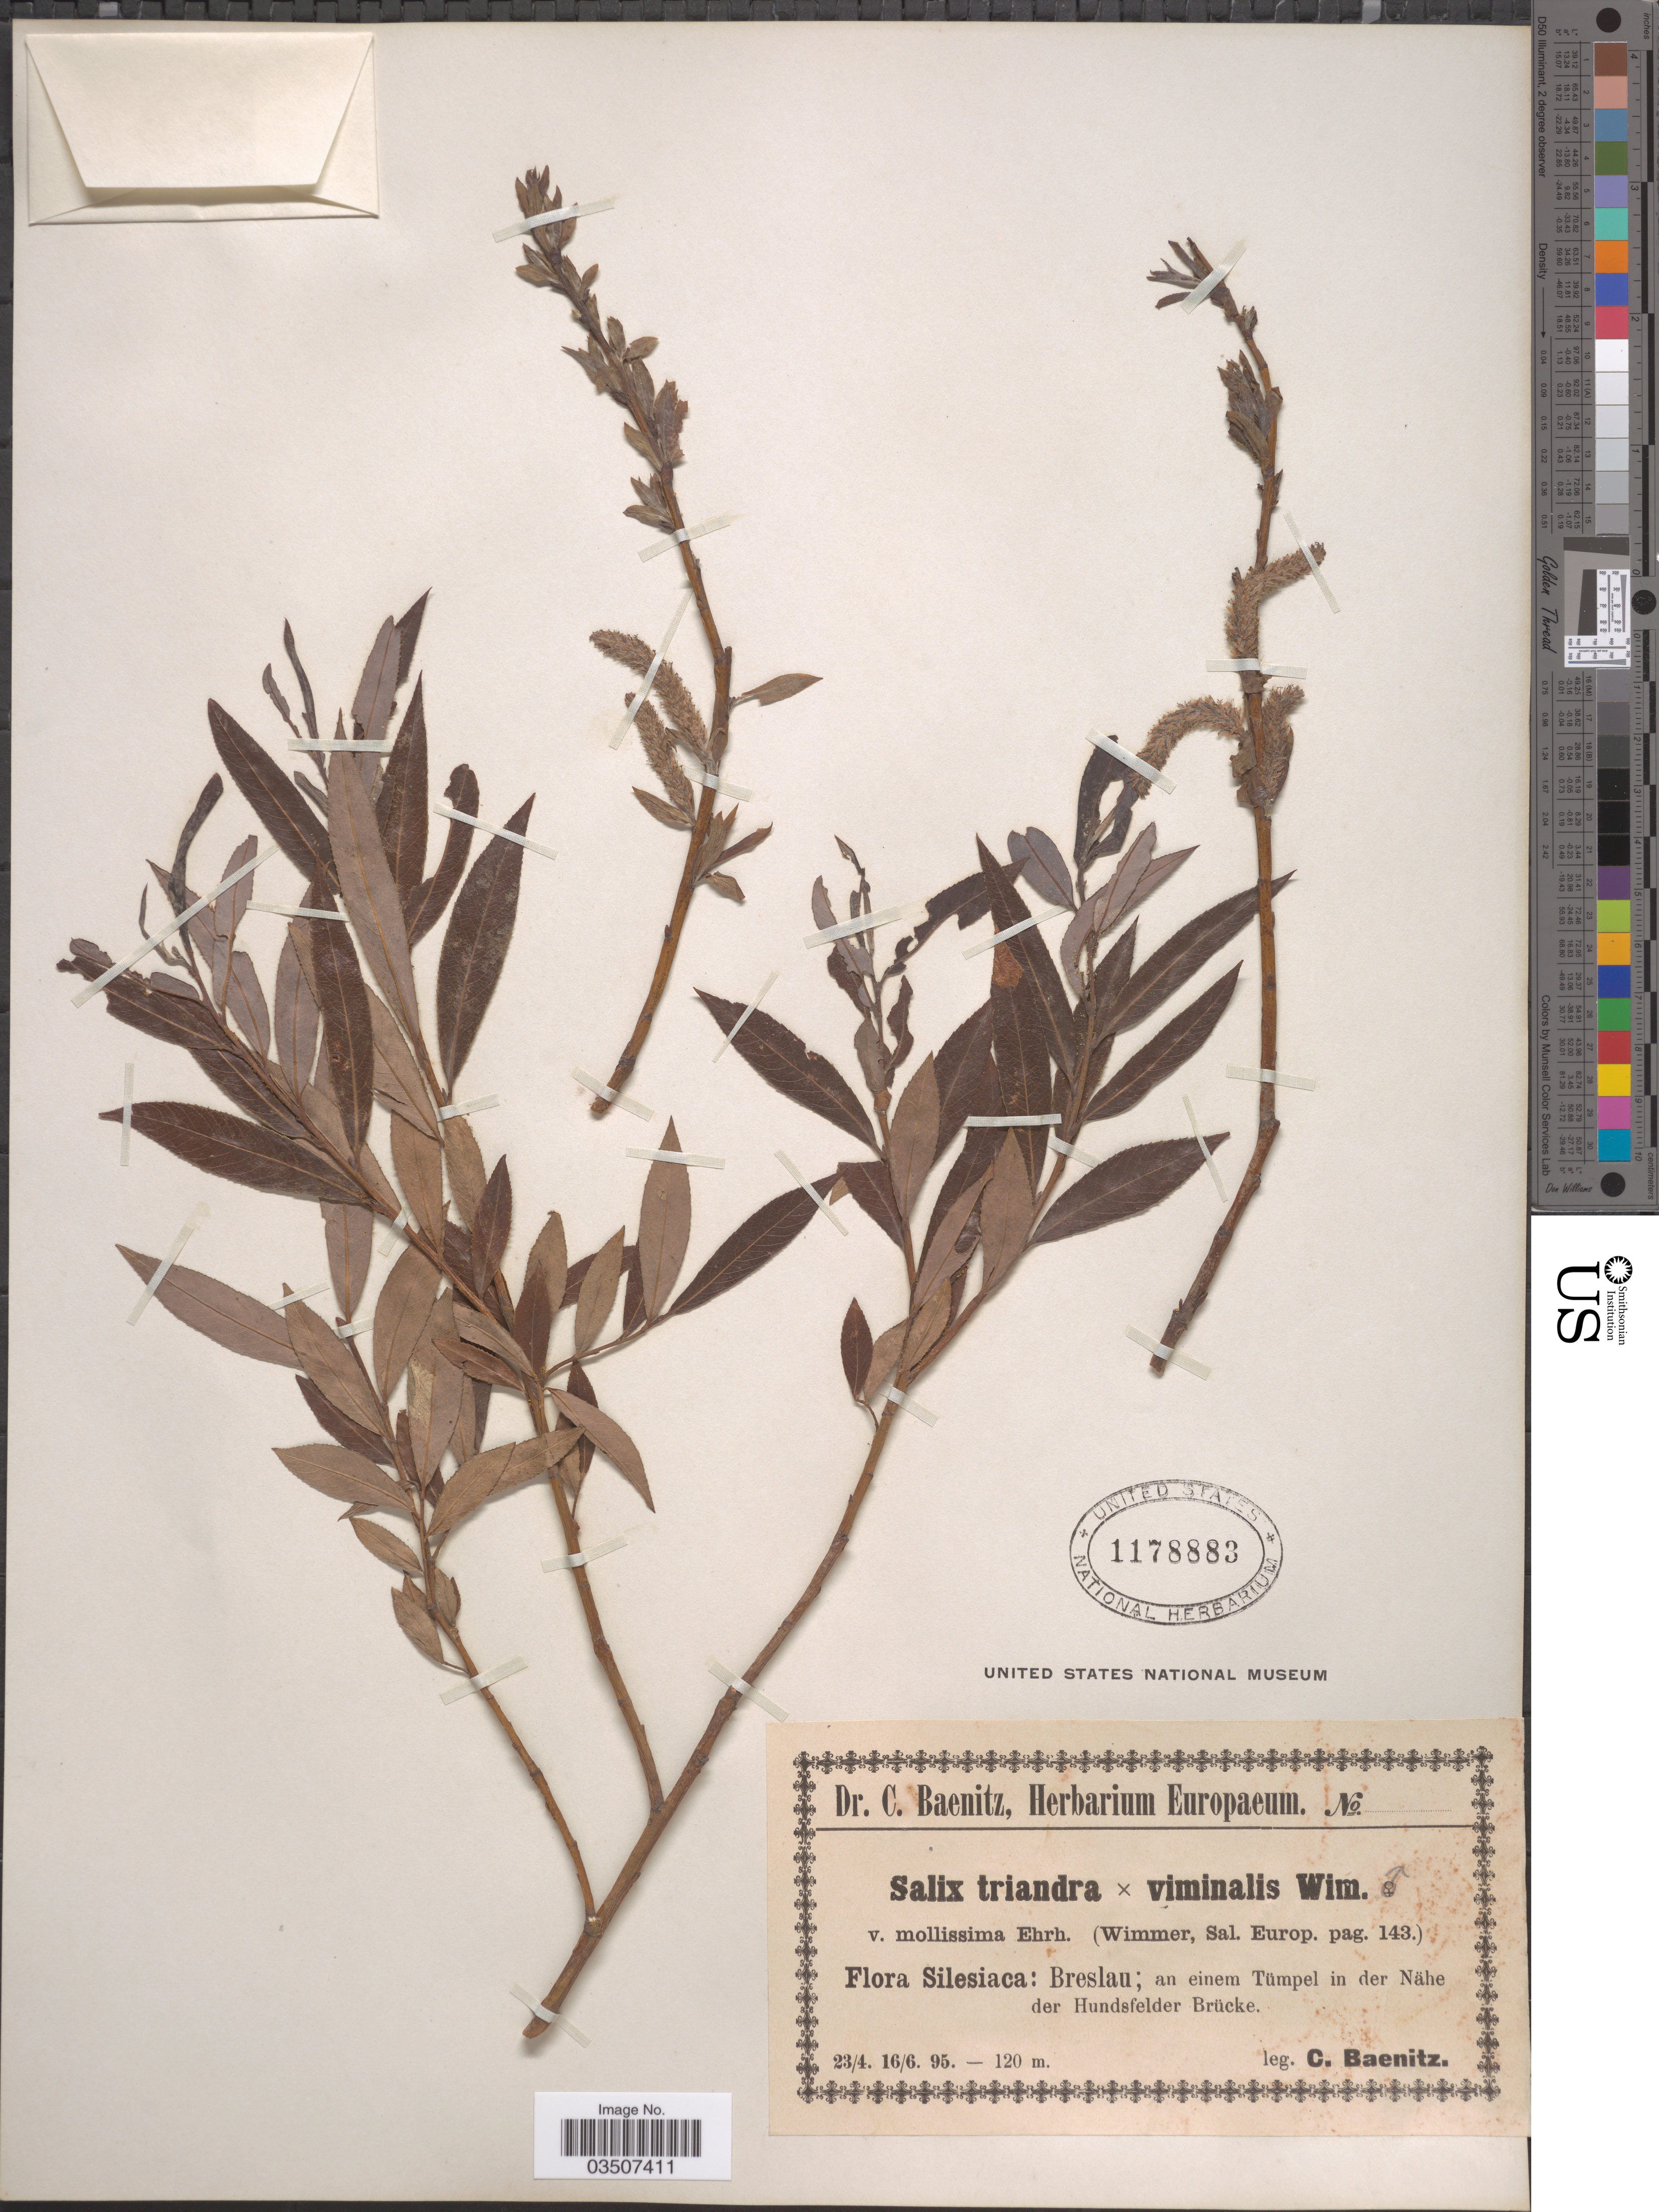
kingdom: Plantae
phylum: Tracheophyta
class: Magnoliopsida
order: Malpighiales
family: Salicaceae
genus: Salix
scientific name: Salix triandra x S. viminalis L.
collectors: C. G. Baenitz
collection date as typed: Transcribed d/m/y: 23/4/95 to 16/6/95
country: Poland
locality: Silesiaca: Breslau; an einem Tümpel in der Nähe der Hundsfelder Brücke.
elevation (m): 120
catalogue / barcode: US 1178883